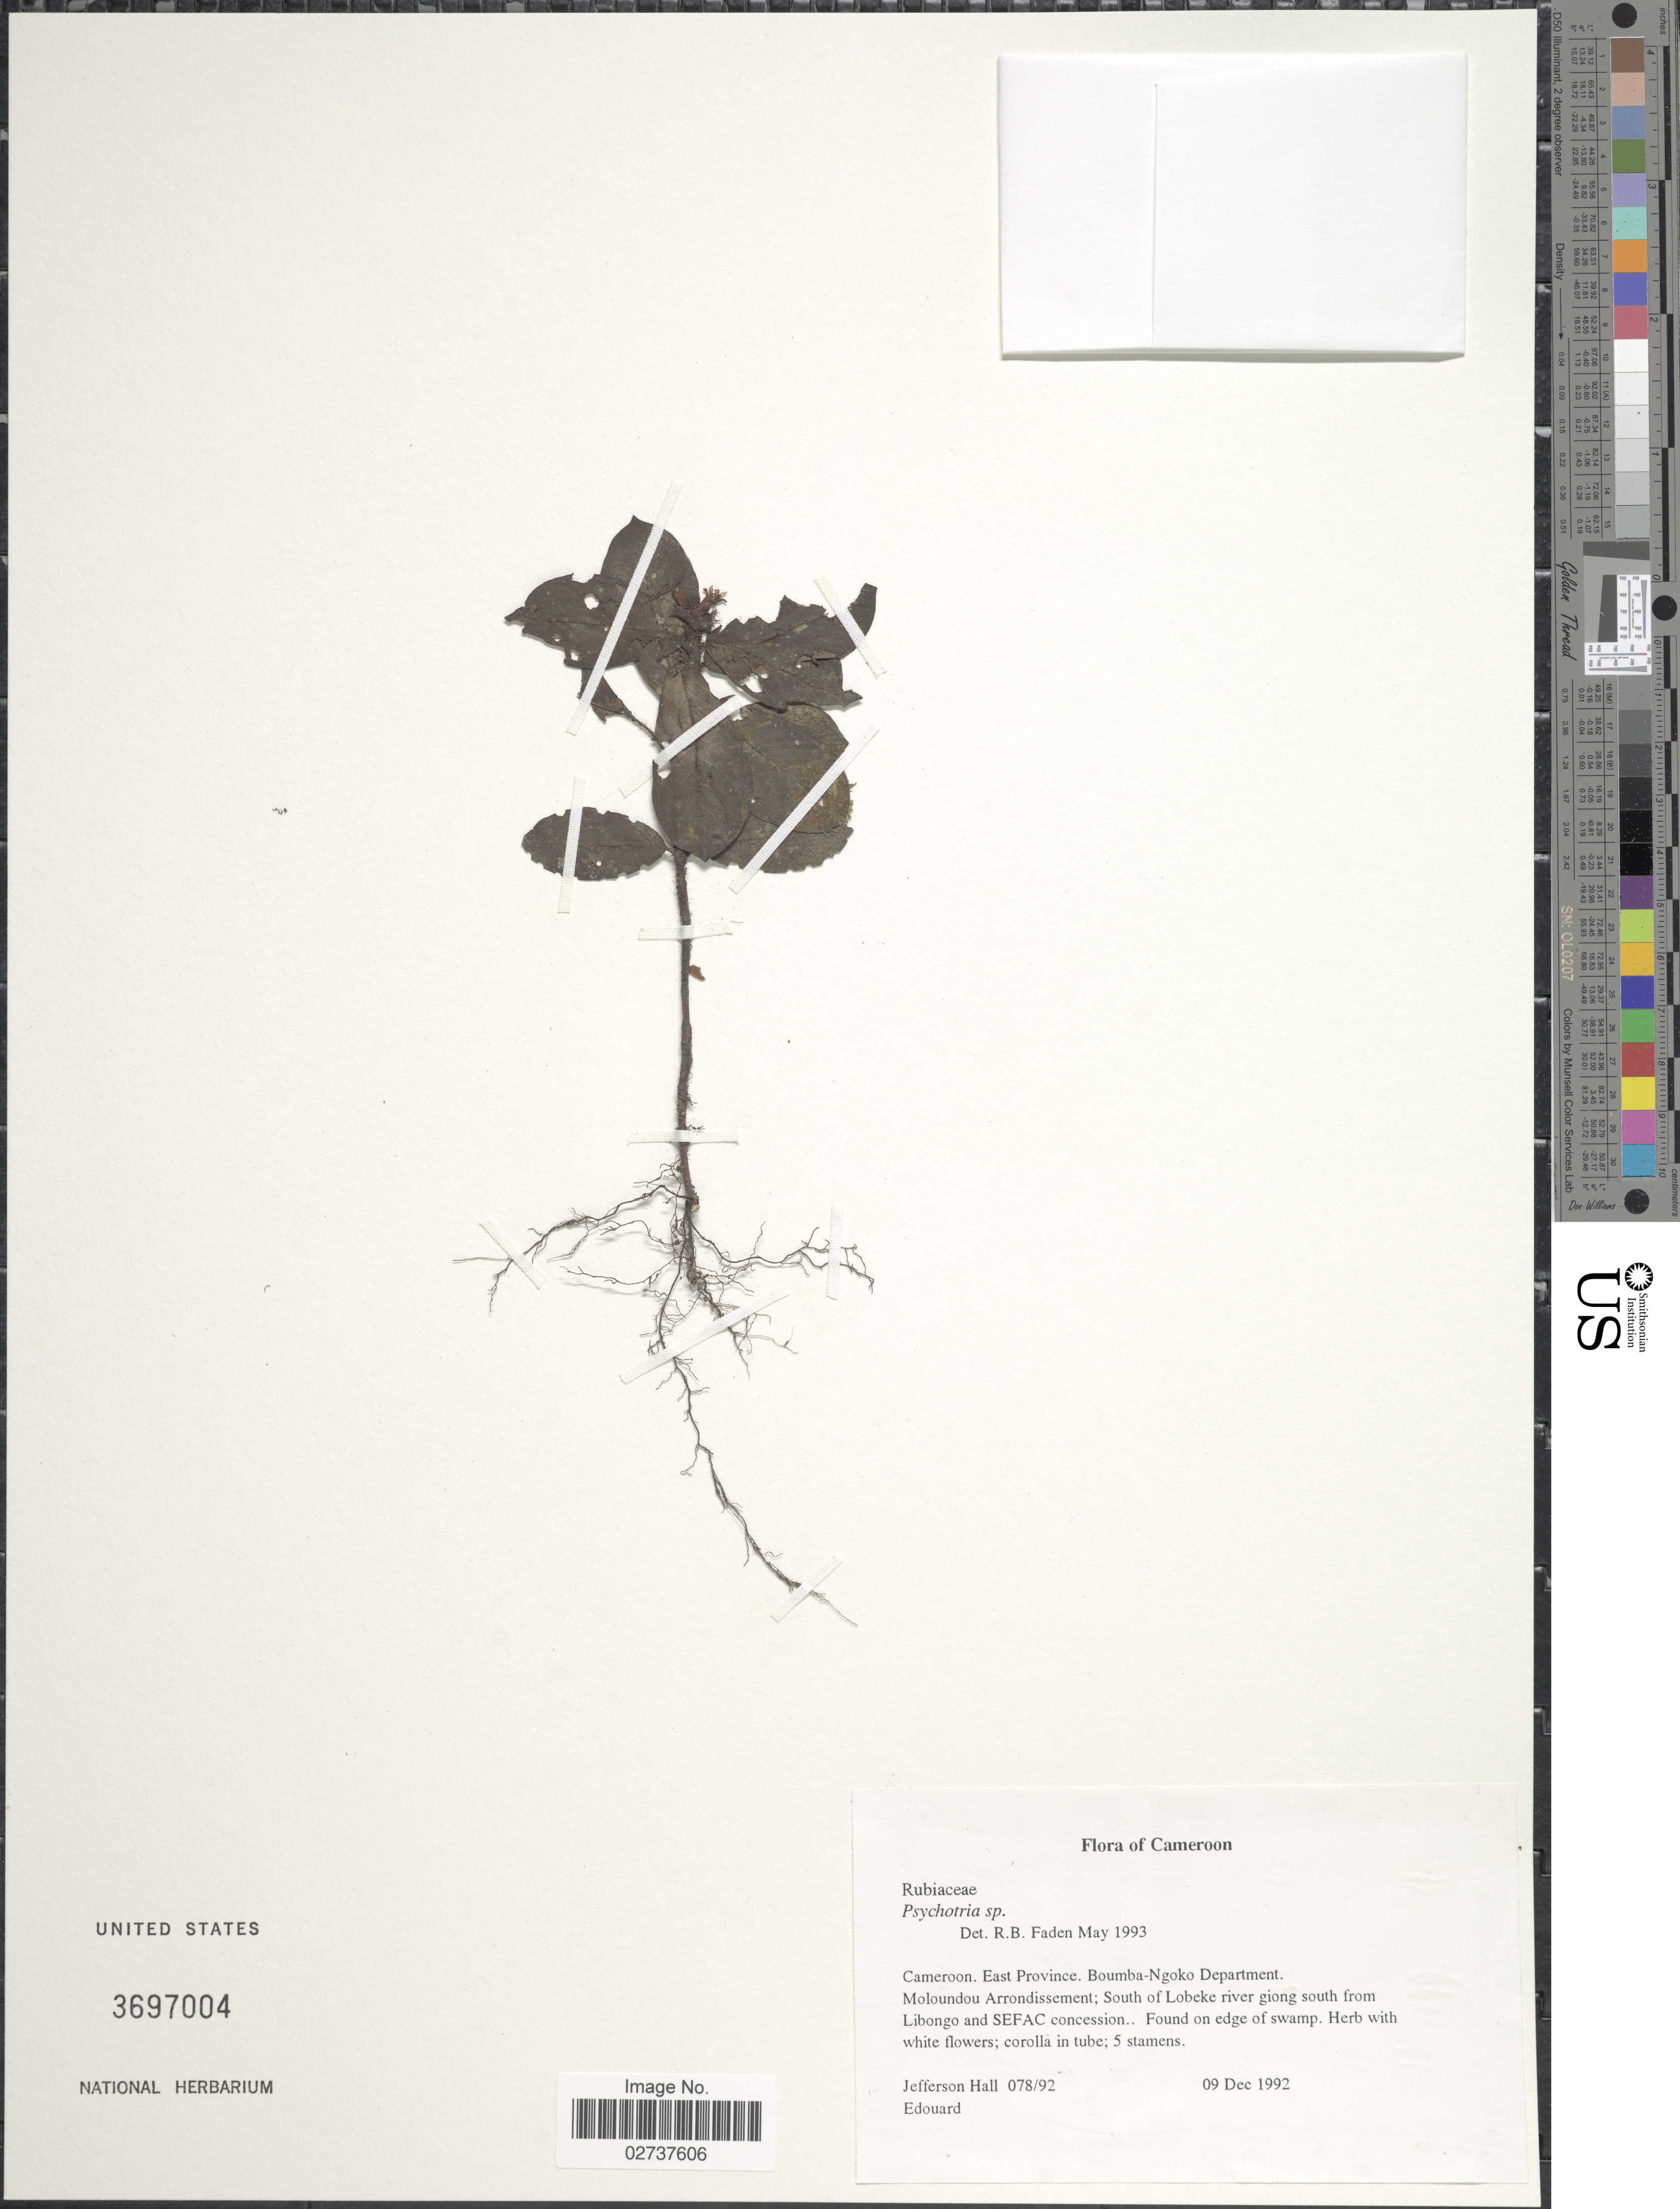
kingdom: Plantae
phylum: Tracheophyta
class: Magnoliopsida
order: Gentianales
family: Rubiaceae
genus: Psychotria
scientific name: Psychotria sp.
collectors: J. Hall & -. Edouard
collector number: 078/92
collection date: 1992-12-09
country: Cameroon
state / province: Est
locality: East Province, Boumba-Ngoko Department, Moloundou Arrondissement; South of Lobeke river going south from Libongo and SEFAC concession, on edge of swamp.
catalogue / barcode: US 3697004